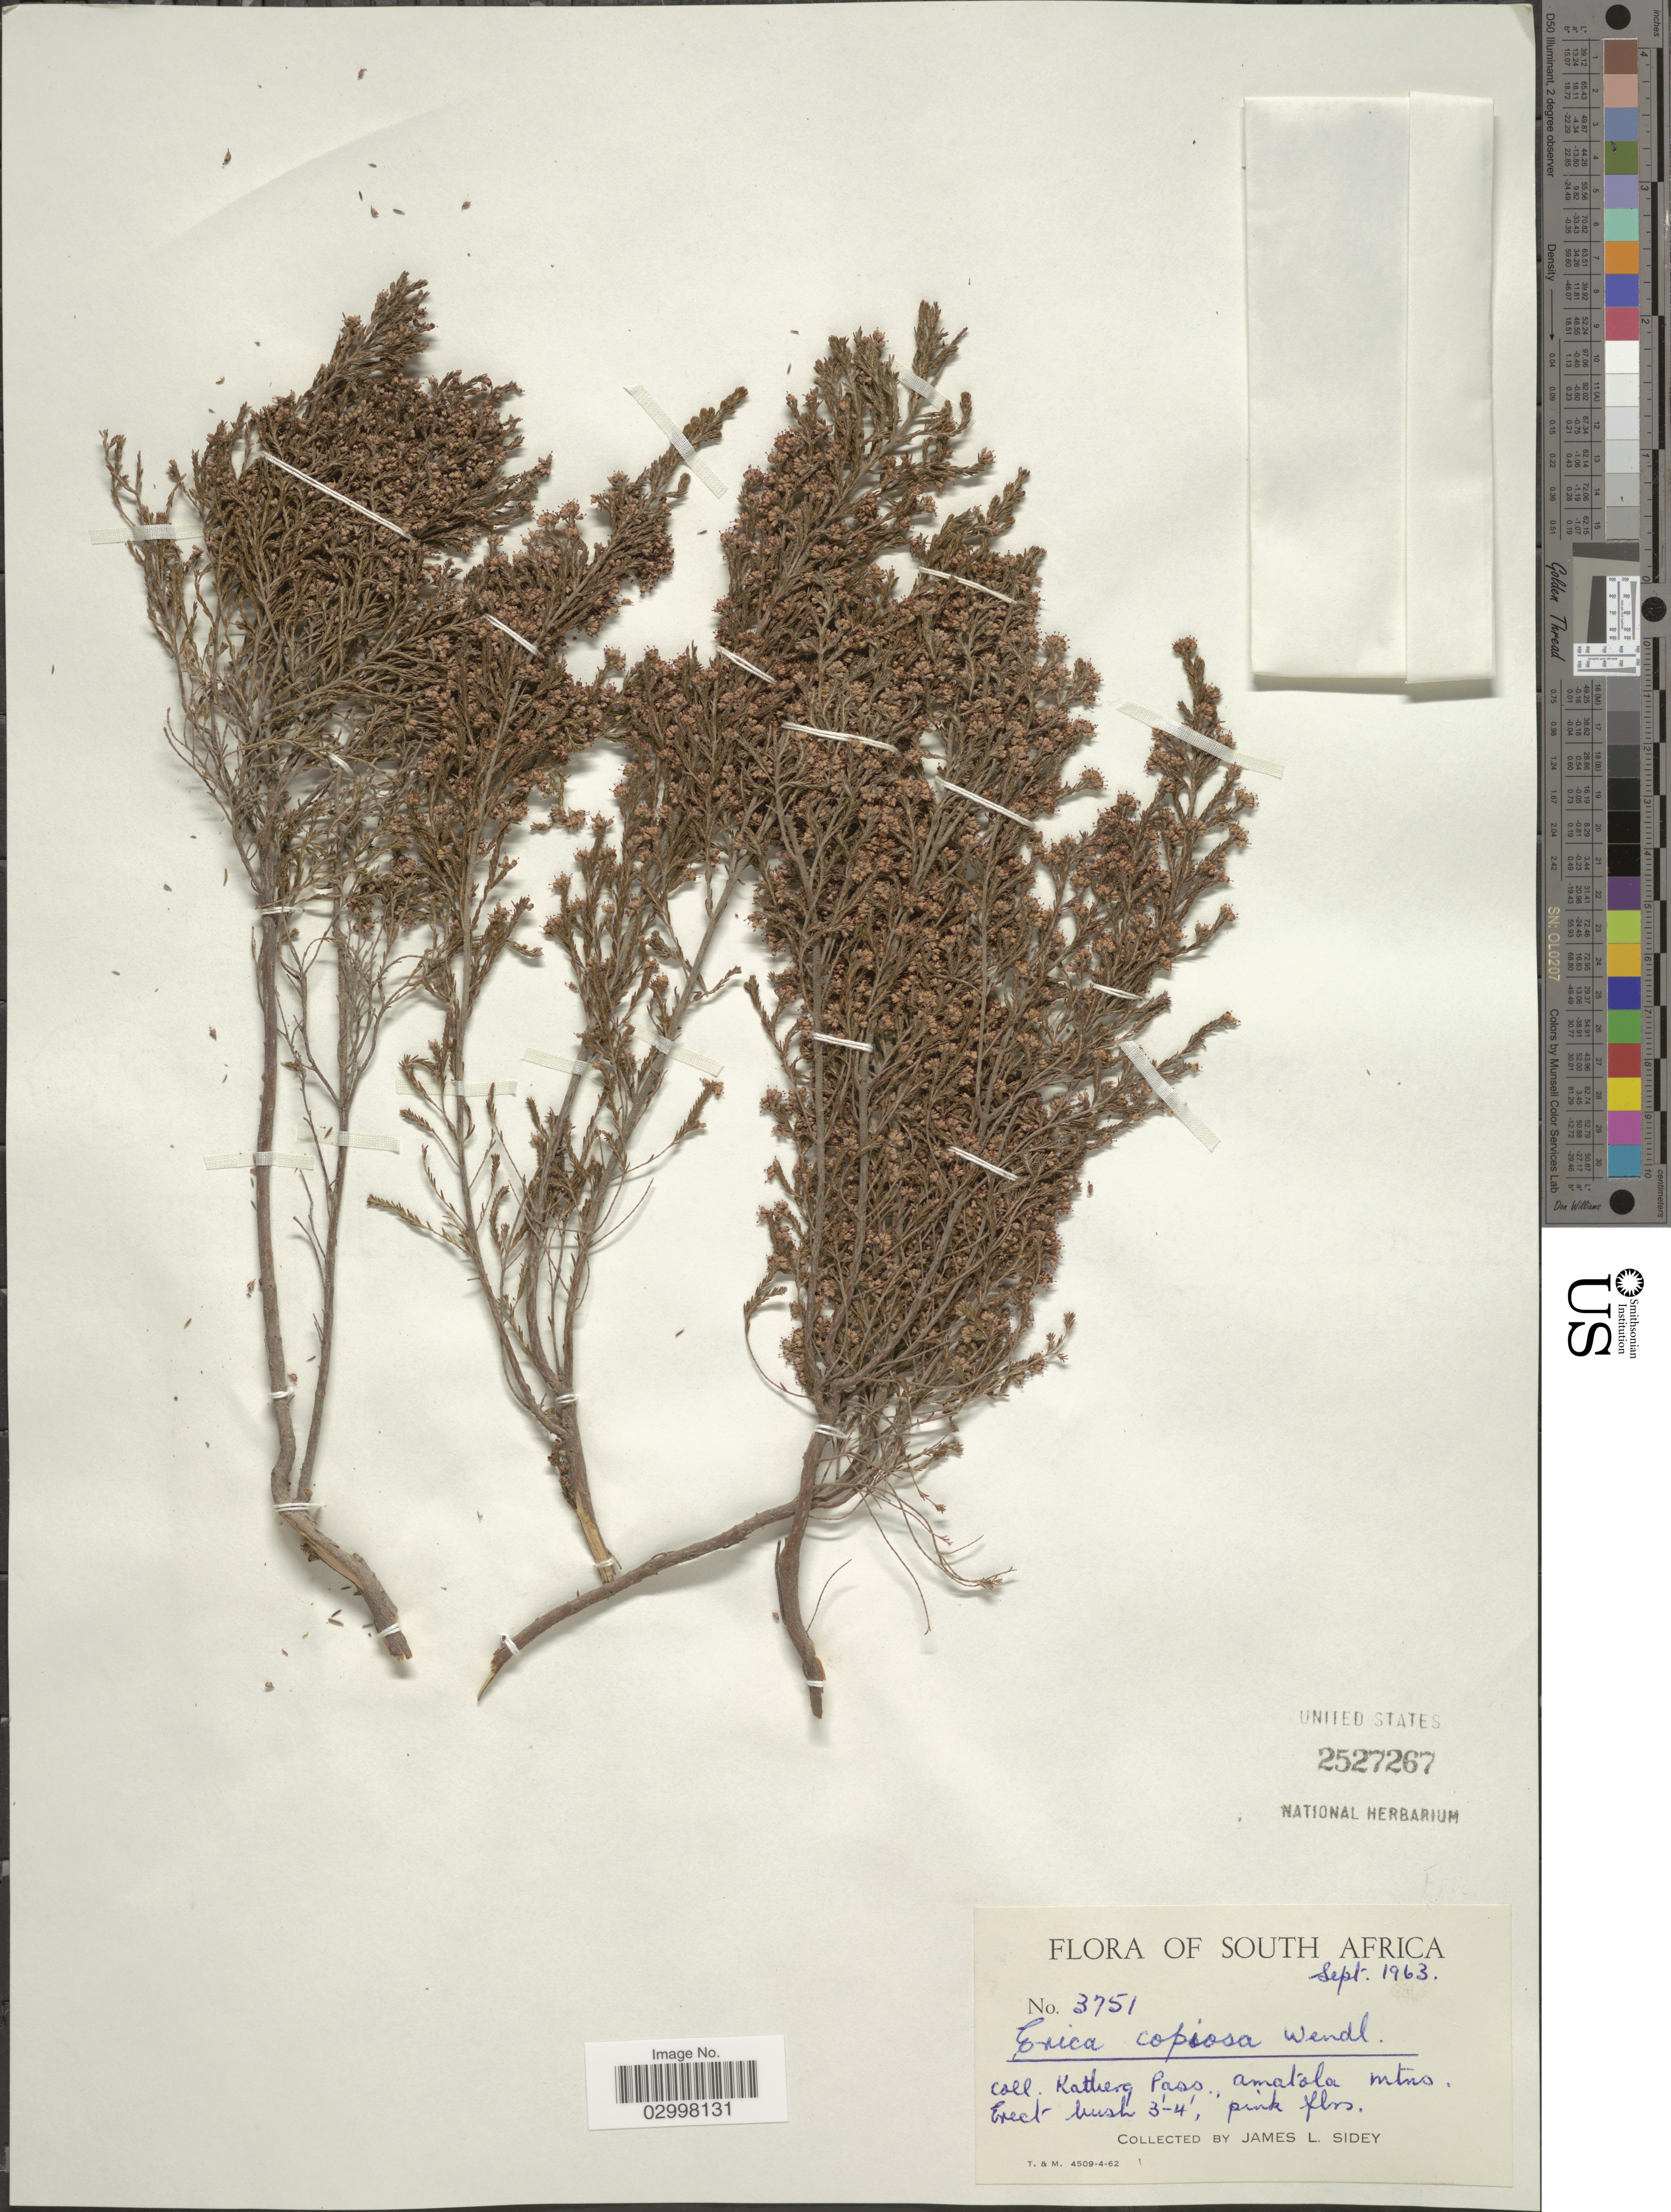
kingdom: Plantae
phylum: Tracheophyta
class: Magnoliopsida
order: Ericales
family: Ericaceae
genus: Erica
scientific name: Erica copiosa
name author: J.C. Wendl.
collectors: J. L. Sidey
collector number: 3751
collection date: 1963-09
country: South Africa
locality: Katberg Pass, Amatola Mtns.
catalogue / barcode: US 2527267